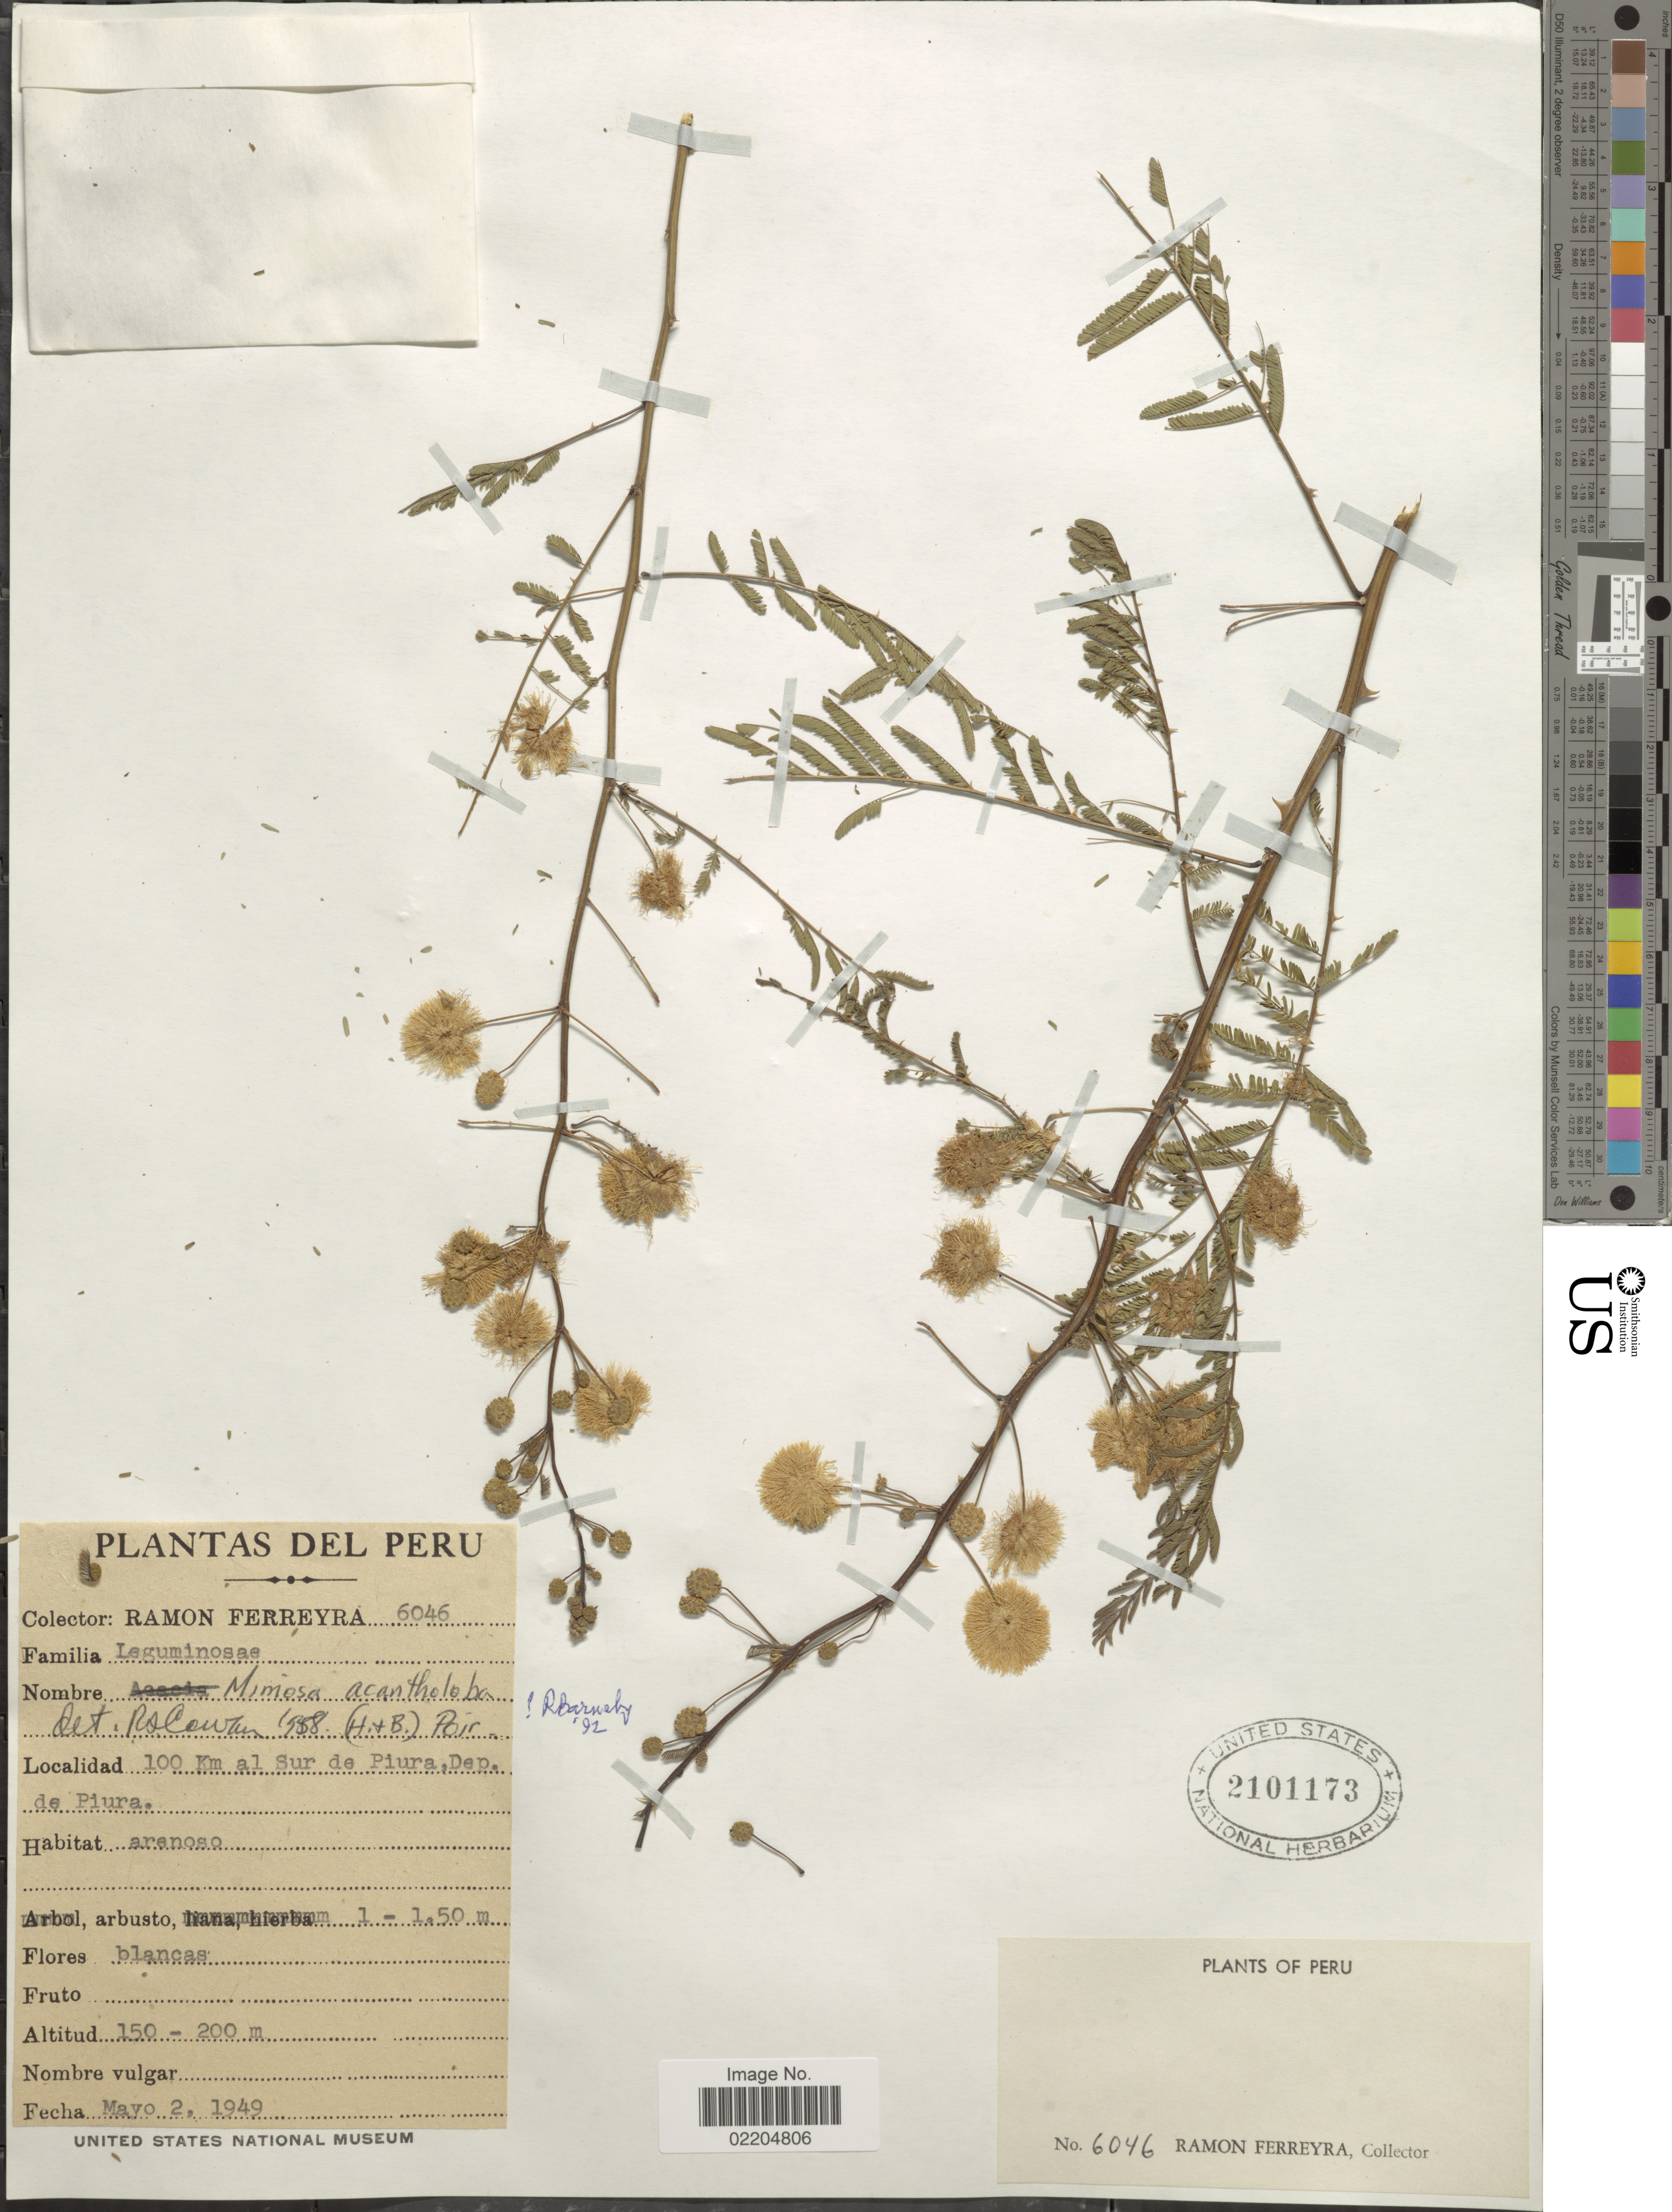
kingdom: Plantae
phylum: Tracheophyta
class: Magnoliopsida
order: Fabales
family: Fabaceae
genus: Mimosa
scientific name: Mimosa acantholoba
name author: (Willd.) Poir.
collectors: R. A. Ferreyra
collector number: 6046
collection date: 1949-05-02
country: Peru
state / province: Piura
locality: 100 Km al Sur de Piura, Dep de Piura.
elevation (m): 150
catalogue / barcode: US 2101173